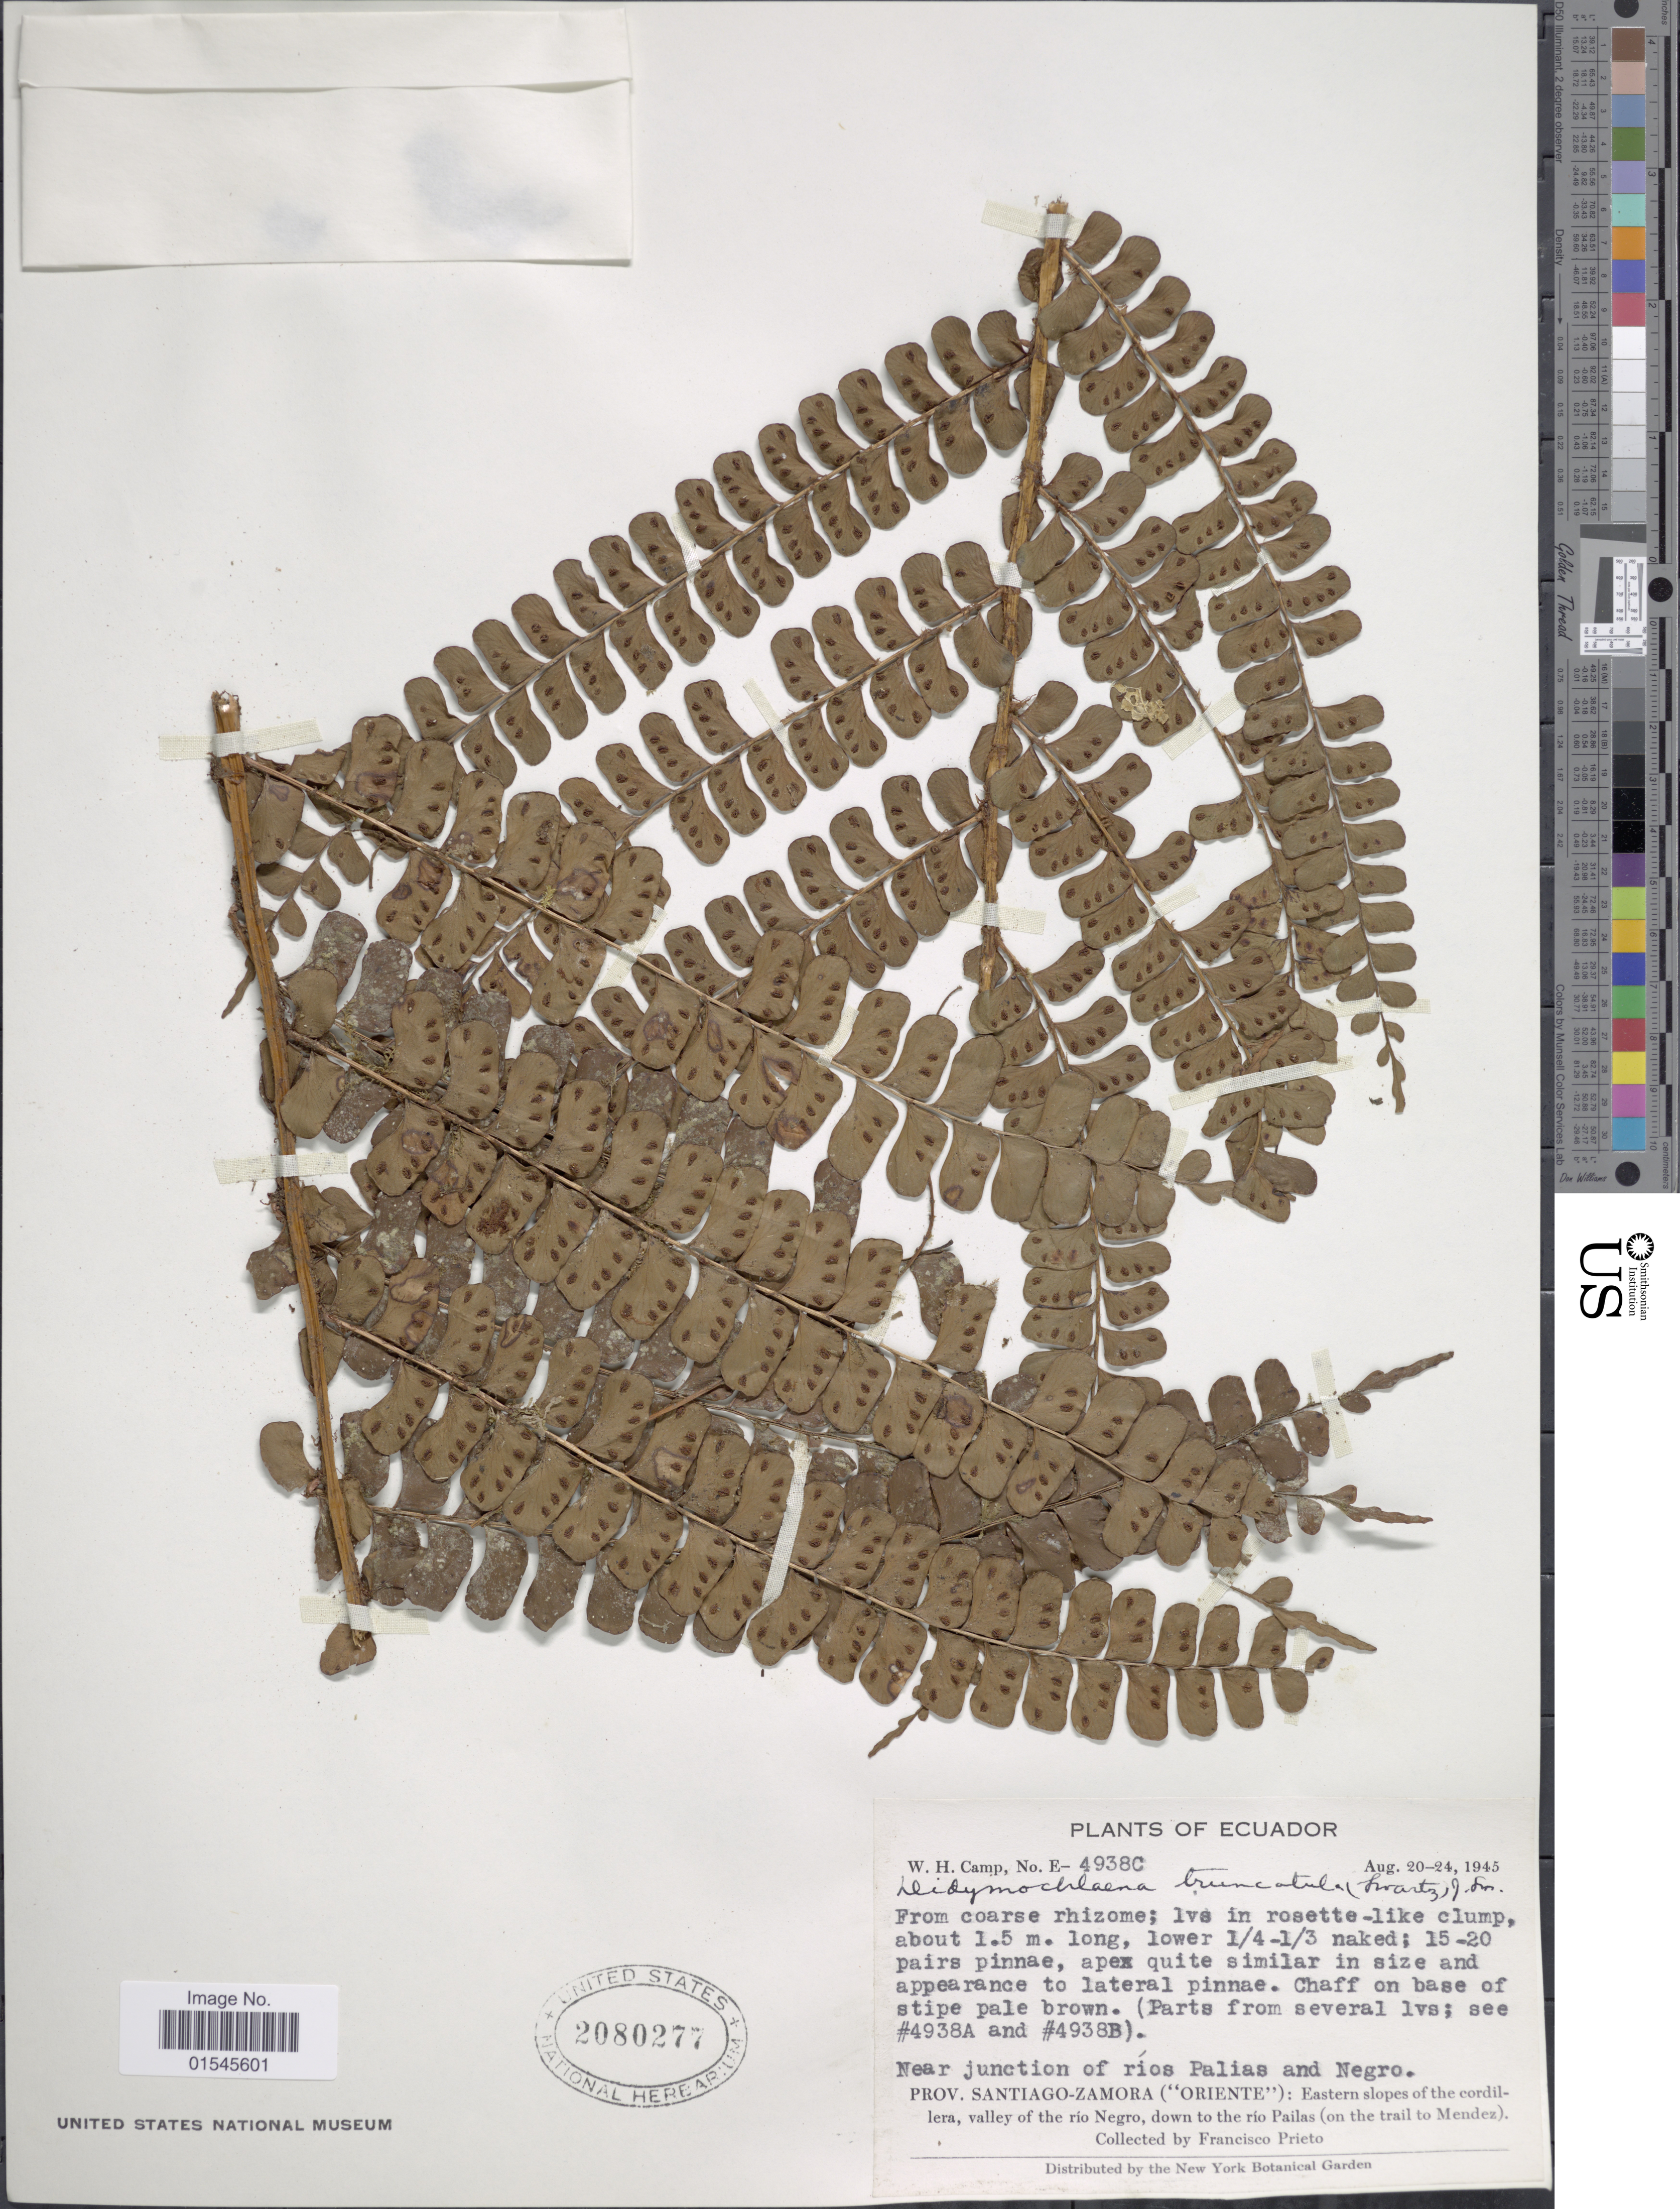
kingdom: Plantae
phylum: Tracheophyta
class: Polypodiopsida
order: Polypodiales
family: Didymochlaenaceae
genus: Didymochlaena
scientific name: Didymochlaena truncatula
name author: (Sw.) J. Sm.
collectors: F. Prieto & W. H. Camp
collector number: E-4938C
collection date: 1945-08-20/1945-08-24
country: Ecuador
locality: Near junction of ríos Palias and Negro. Prov. Santiago-Zamora ('Oriente'): eastern slopes of the cordillera, valley of the río Negro, down to the río Pailas (on the trail to Mendez)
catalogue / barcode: US 2080277